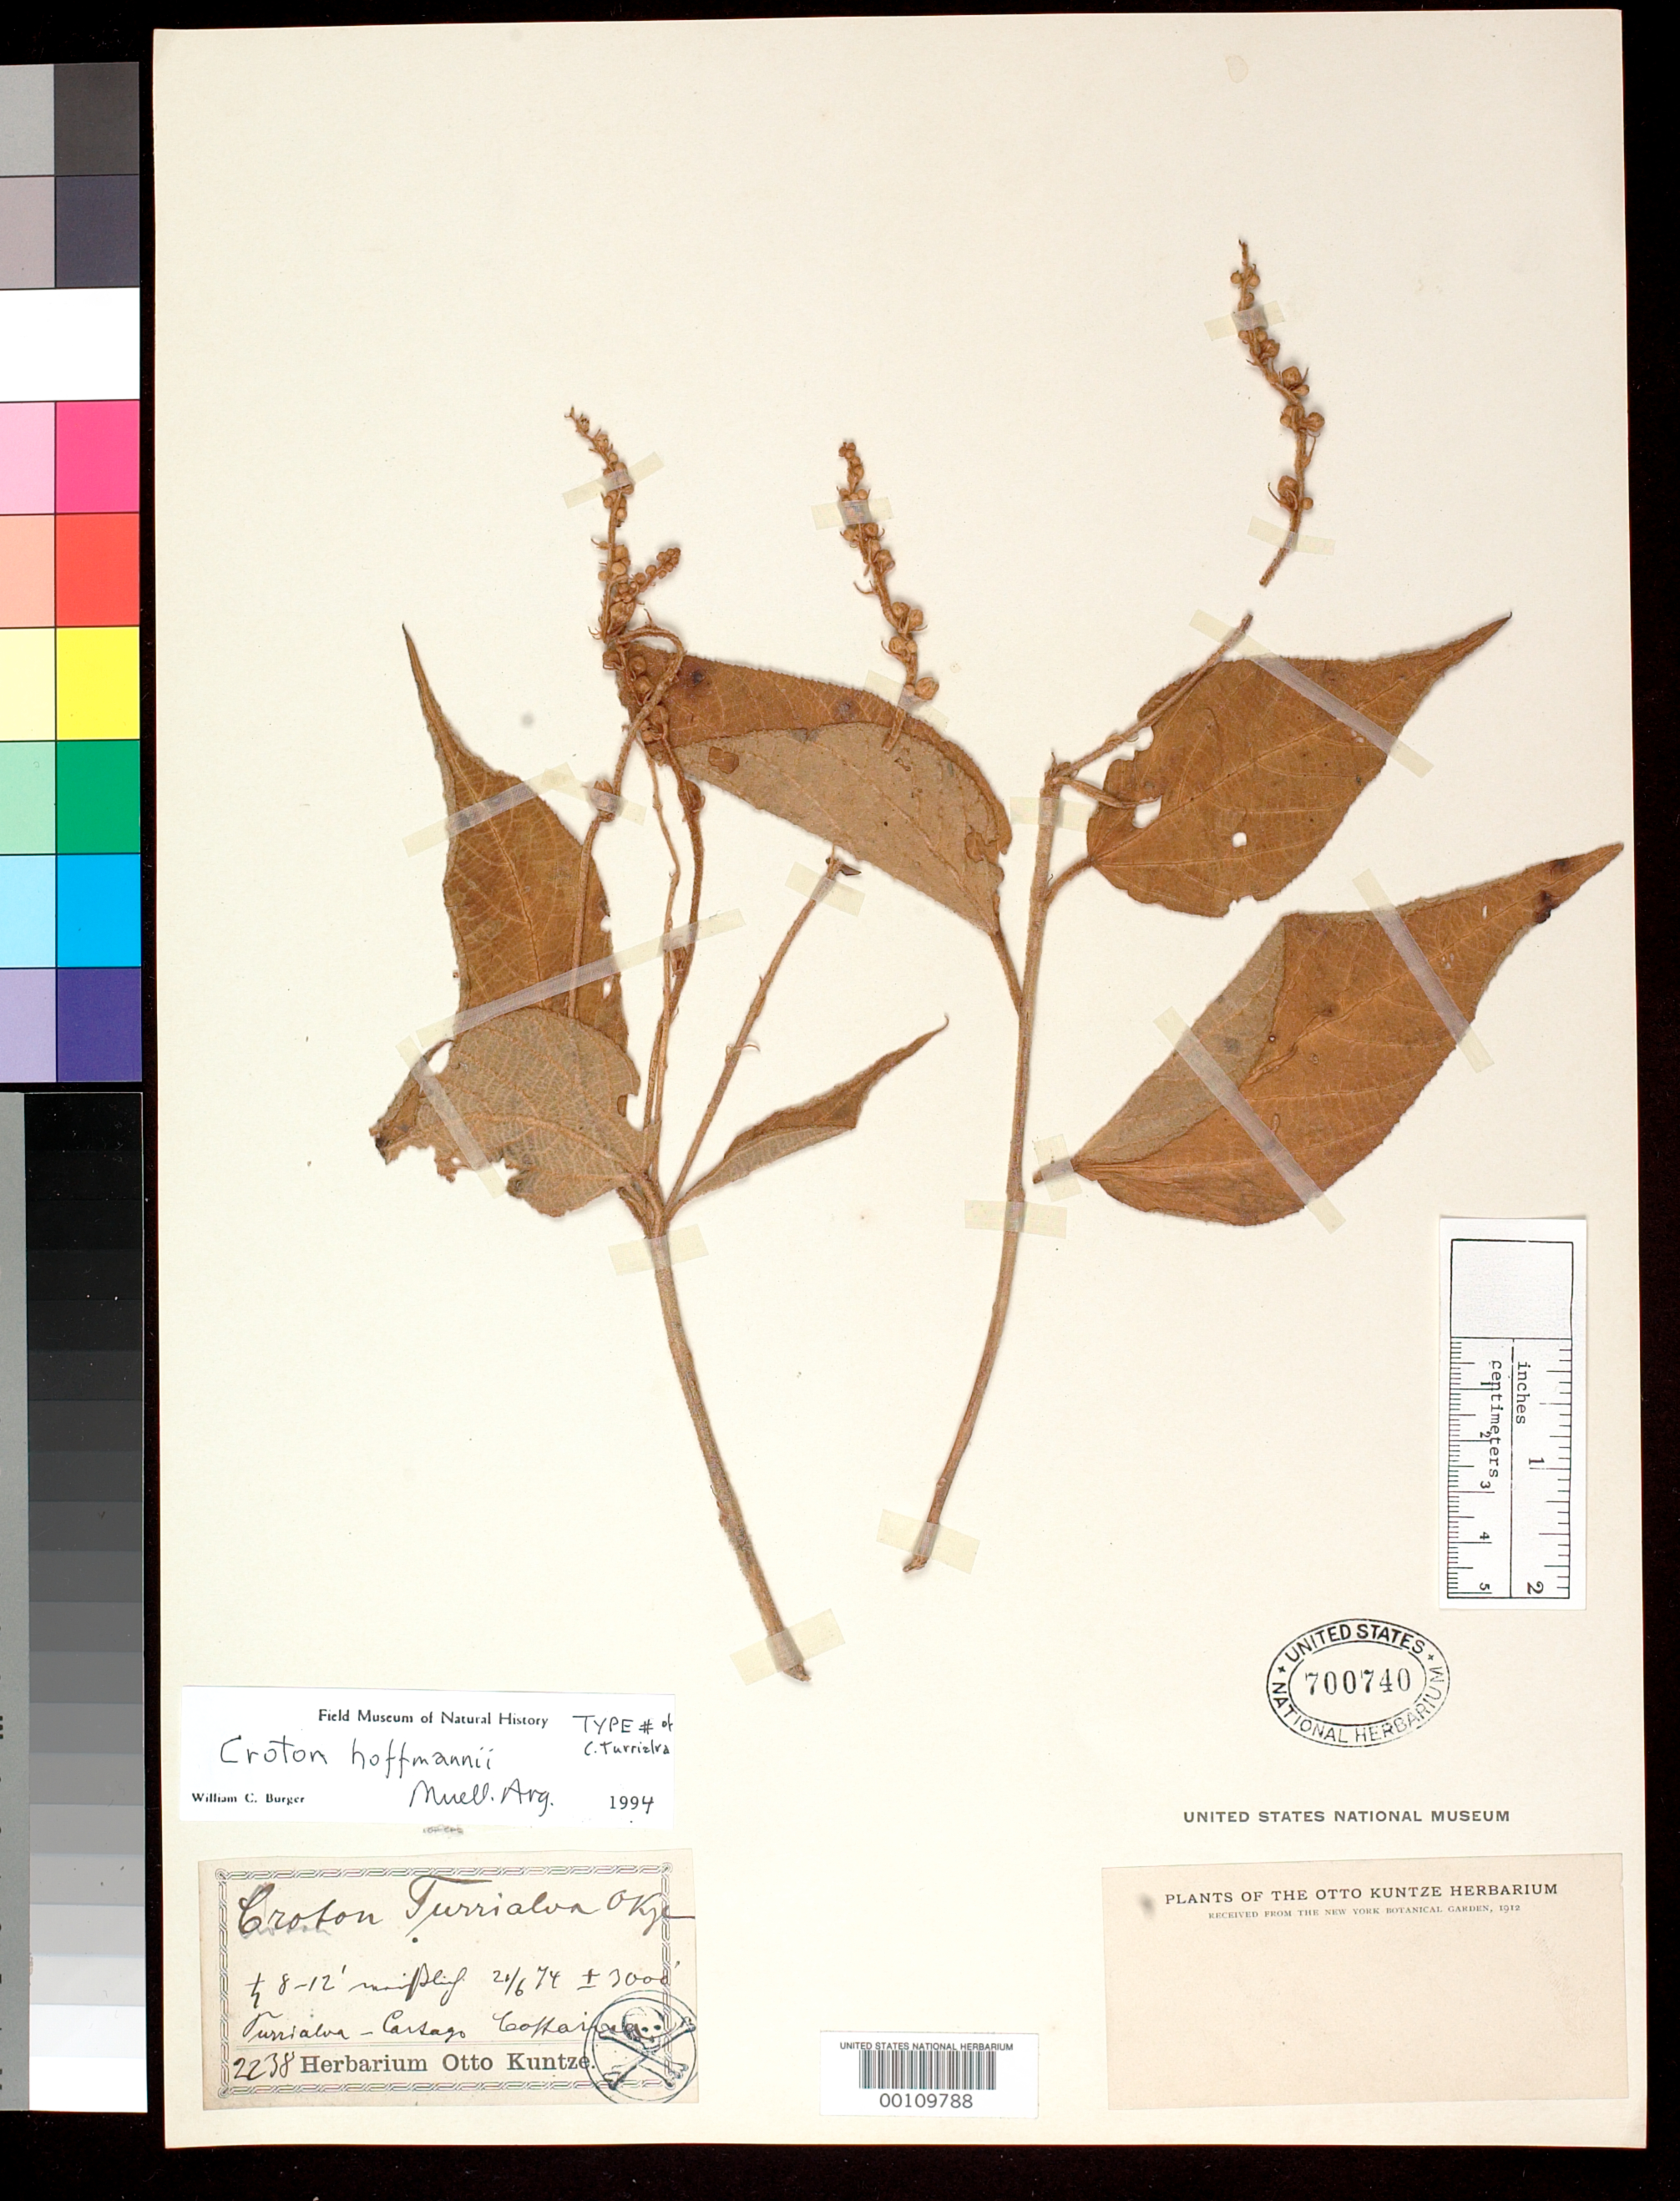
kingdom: Plantae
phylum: Tracheophyta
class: Magnoliopsida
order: Malpighiales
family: Euphorbiaceae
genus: Oxydectes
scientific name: Oxydectes turrialva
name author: Kuntze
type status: Type Collection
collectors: C.E.O. Kuntze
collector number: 2238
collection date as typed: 21 Jun 1874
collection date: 1874-06-21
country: Costa Rica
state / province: Cartago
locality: Turrialba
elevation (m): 300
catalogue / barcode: US 700740